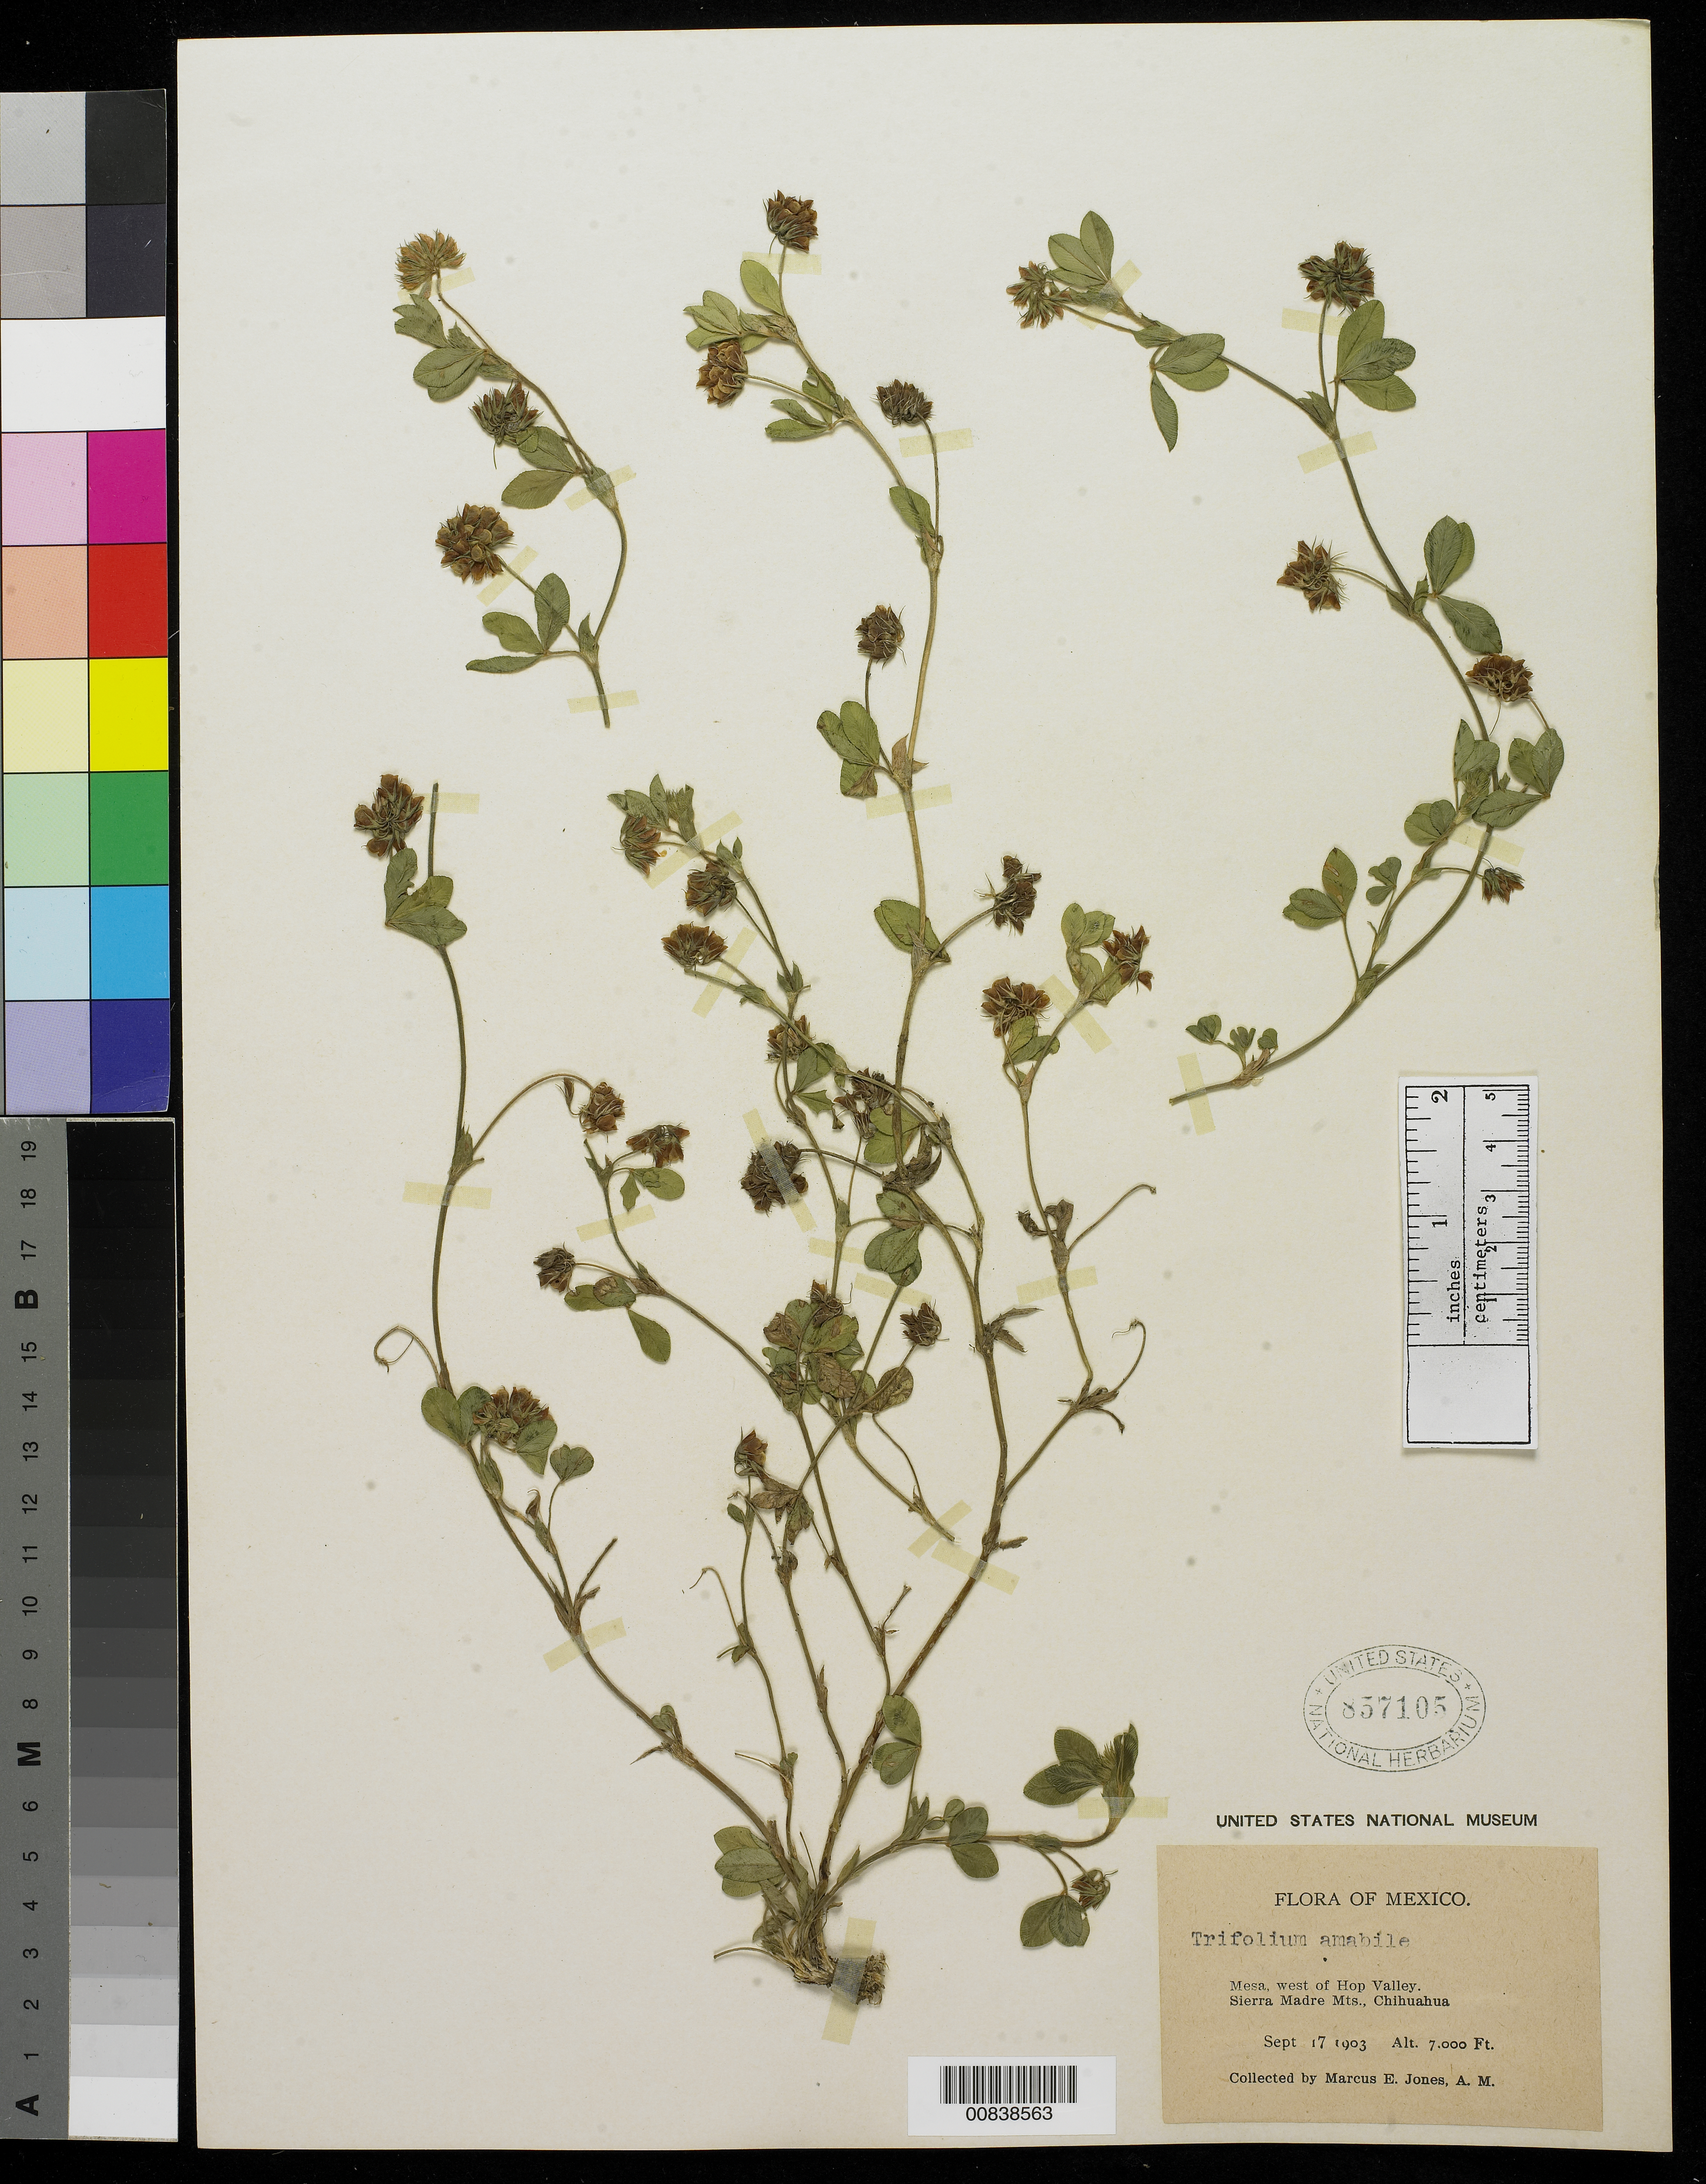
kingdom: Plantae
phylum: Tracheophyta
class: Magnoliopsida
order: Fabales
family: Fabaceae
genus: Trifolium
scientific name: Trifolium amabile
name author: Kunth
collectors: M. E. Jones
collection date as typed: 17 Sep 1903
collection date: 1903-09-17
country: Mexico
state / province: Chihuahua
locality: Mesa, west of Hop Valley. Sierra Madre Mts., Chihuahua.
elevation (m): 2134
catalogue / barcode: US 857105